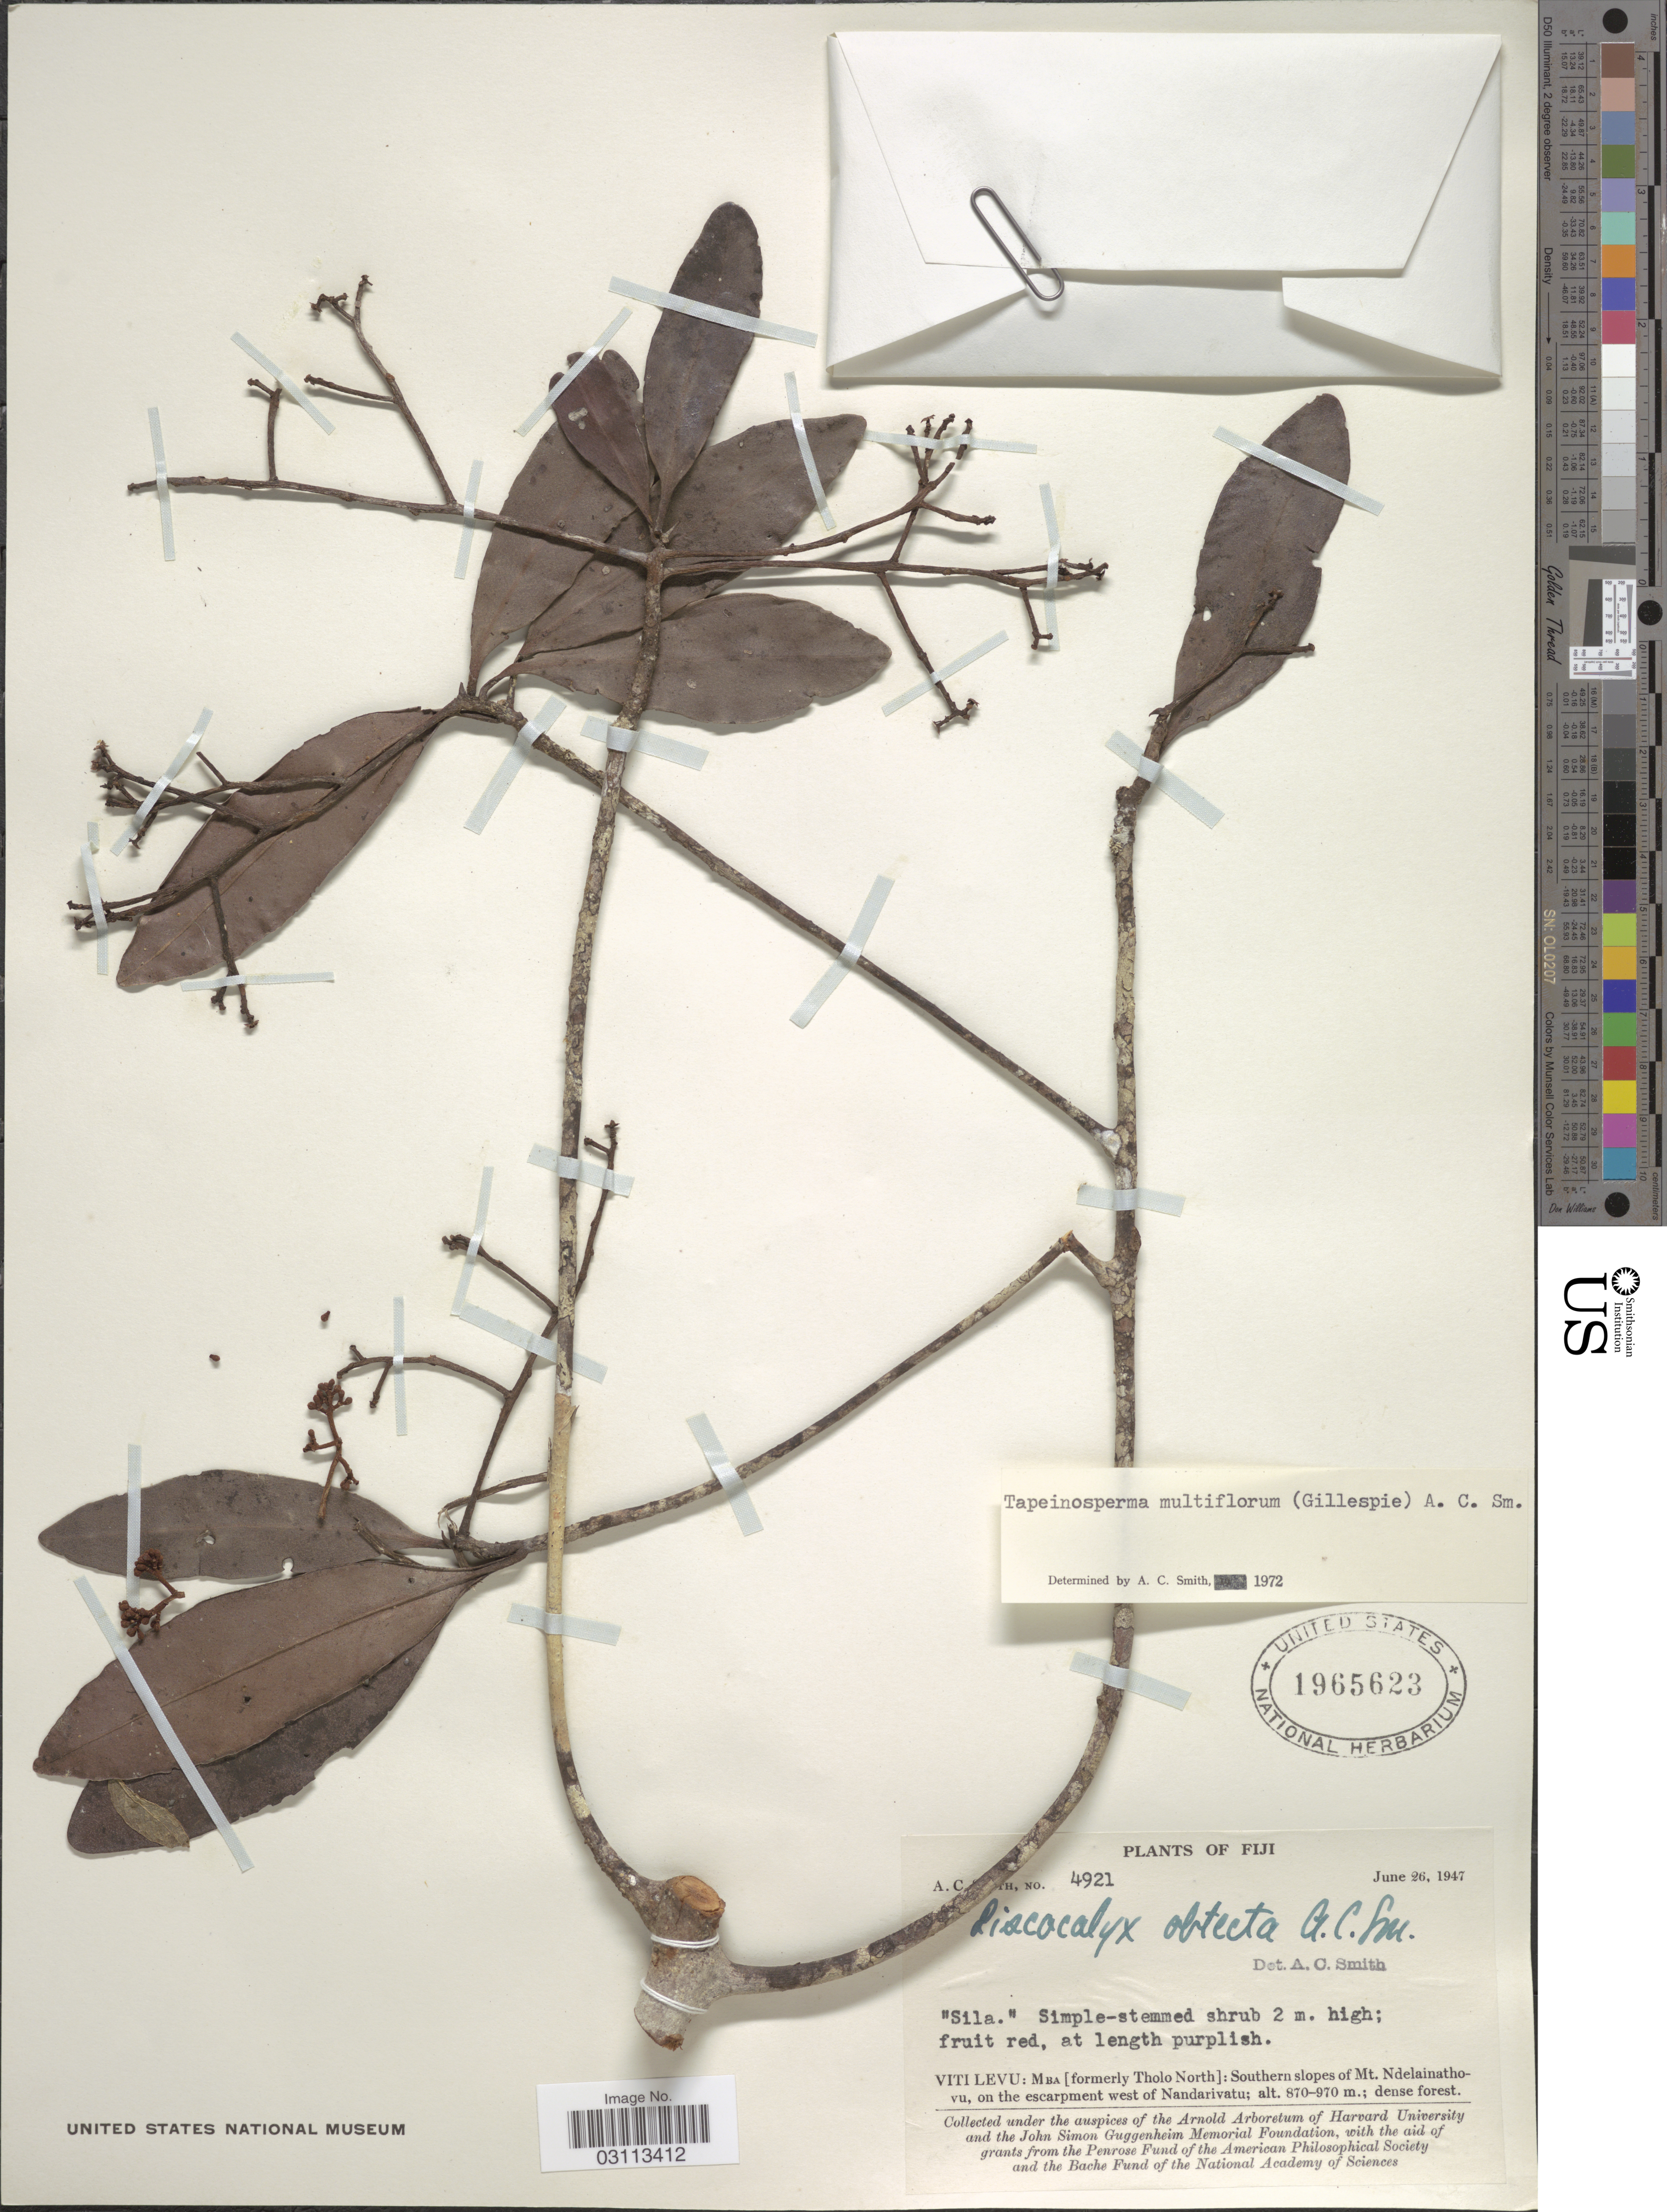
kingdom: Plantae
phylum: Tracheophyta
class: Magnoliopsida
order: Ericales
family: Primulaceae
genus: Tapeinosperma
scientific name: Tapeinosperma multiflorum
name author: (Gillespie) A.C. Sm.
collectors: A. C. Smith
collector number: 4921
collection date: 1947-06-26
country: Fiji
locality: Viti Levu: Mba [formerly Tholo North]: Southern slopes of Mt. Ndelainathovu, on the escarpment west of Nandarivatu.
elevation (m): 870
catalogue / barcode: US 1965623